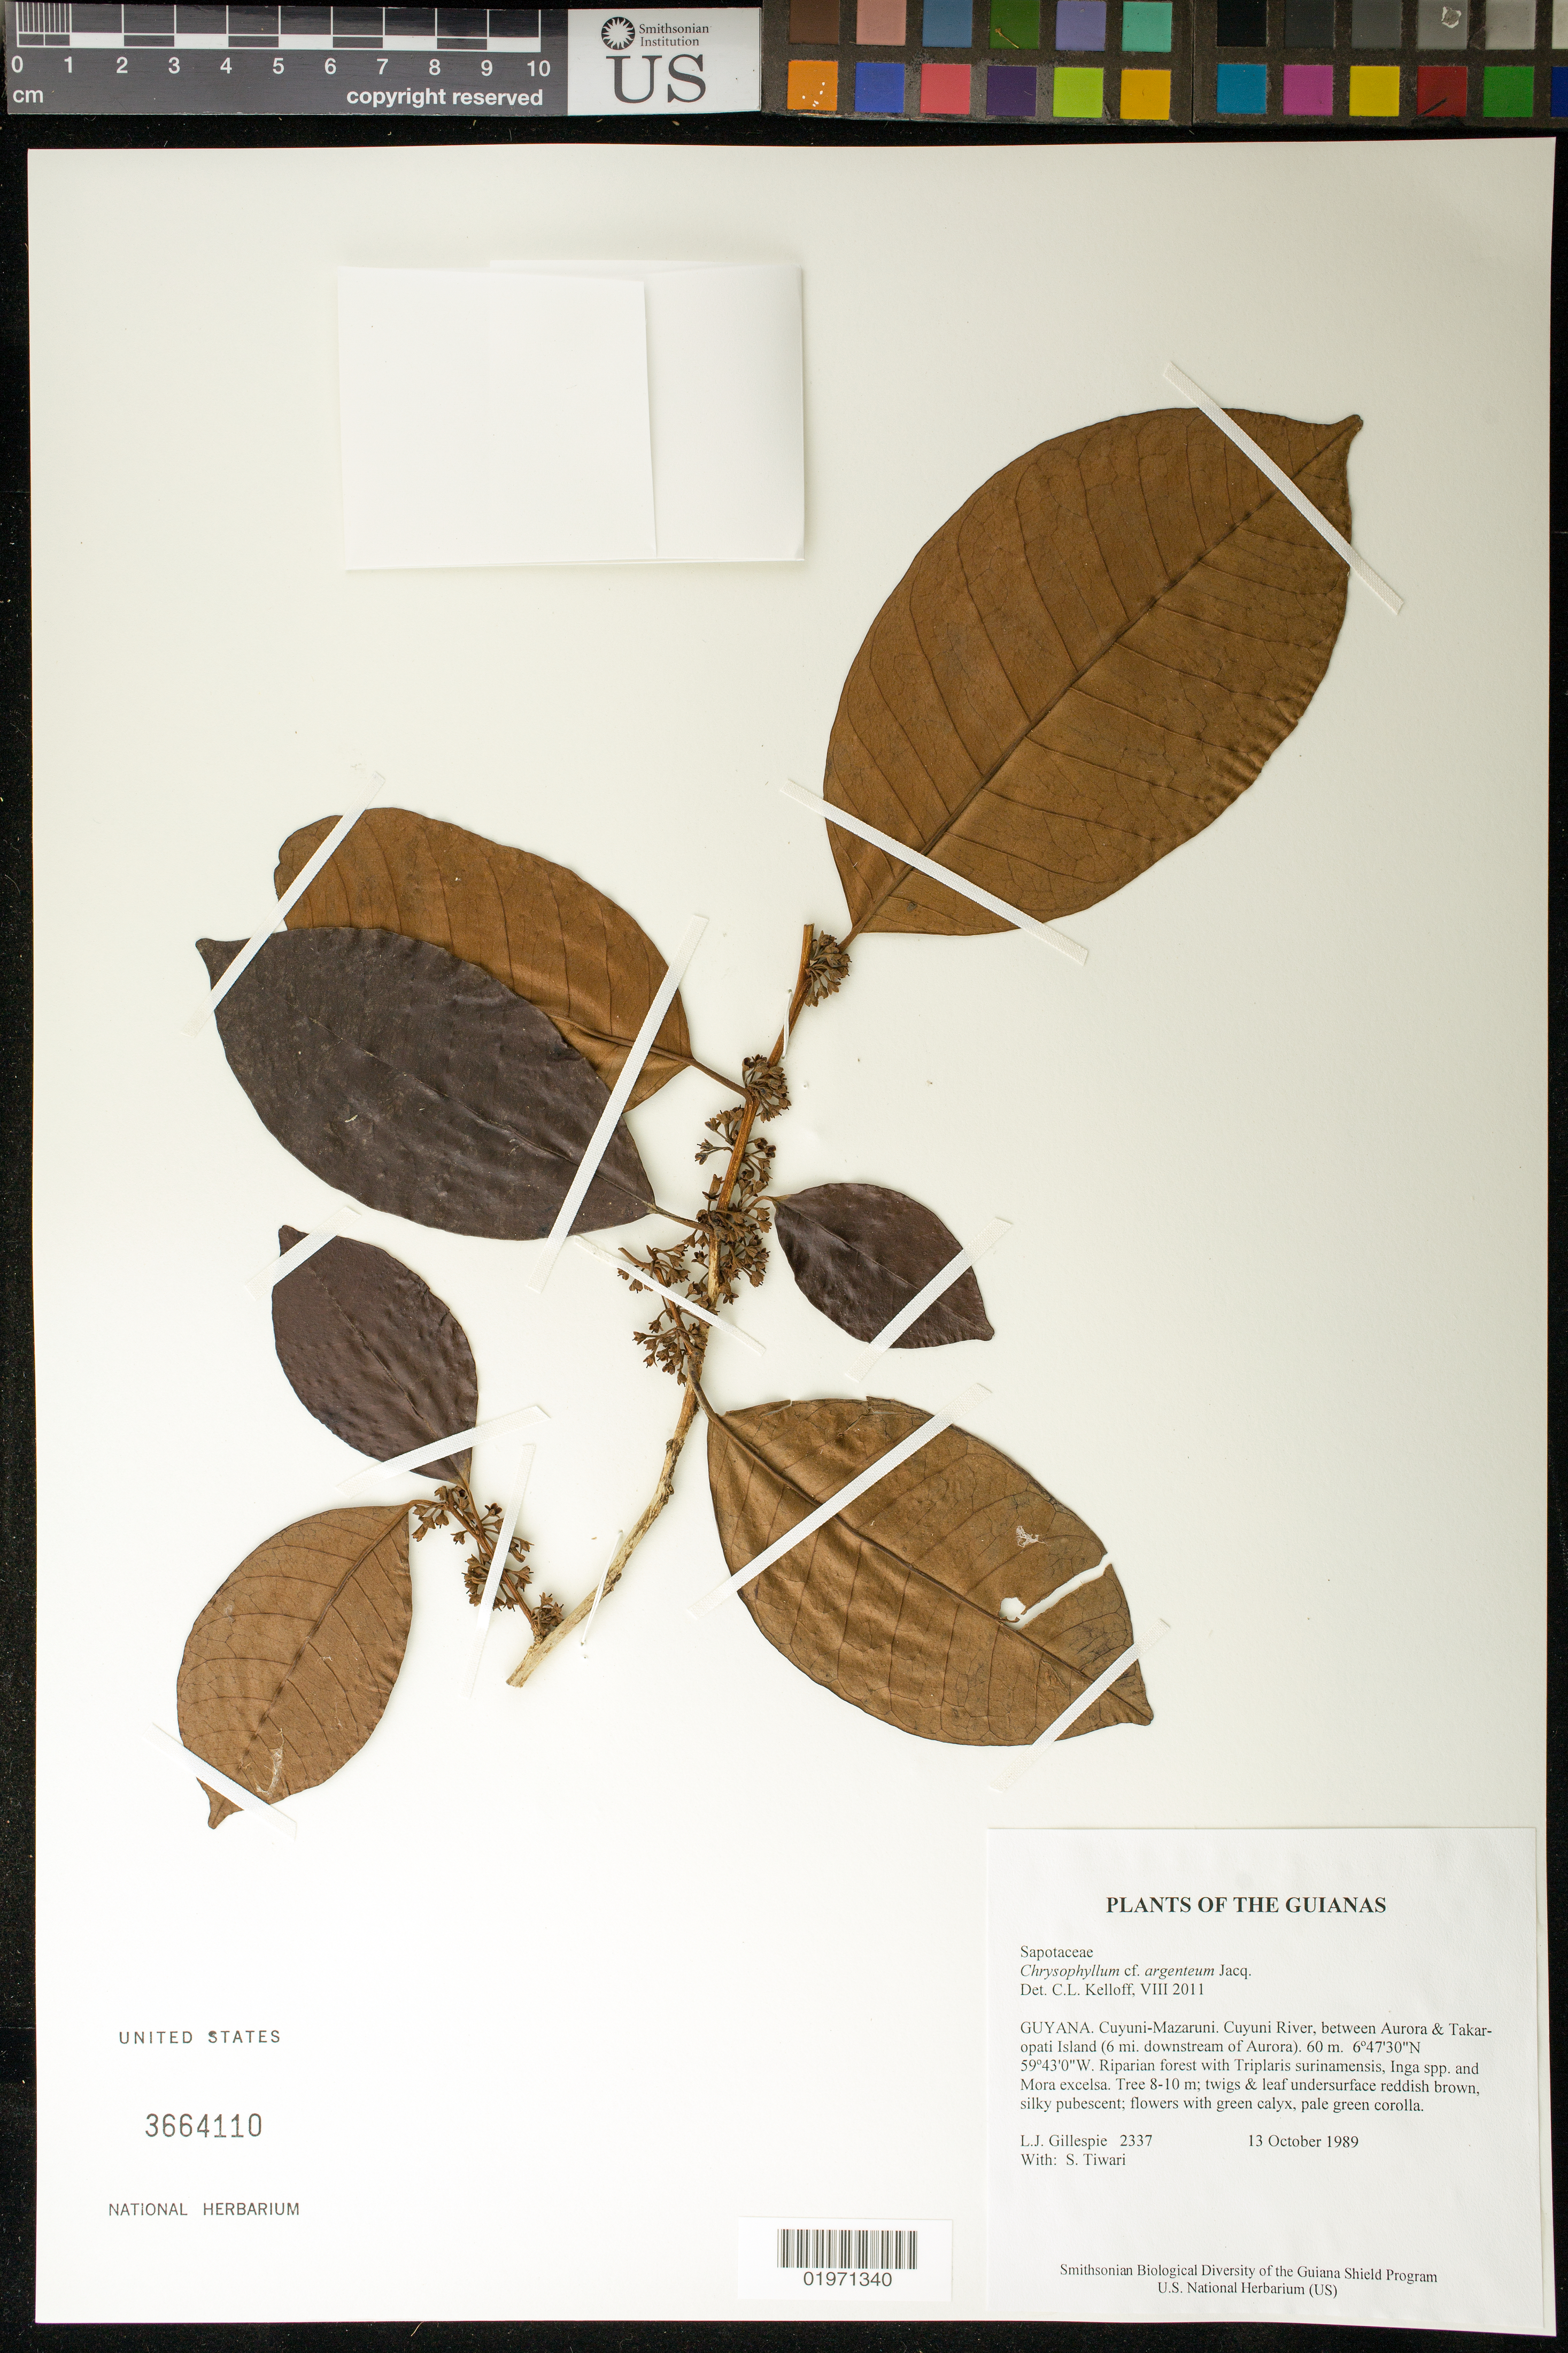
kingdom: Plantae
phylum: Tracheophyta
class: Magnoliopsida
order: Ericales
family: Sapotaceae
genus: Chrysophyllum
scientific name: Chrysophyllum argenteum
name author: Jacq.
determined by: Kelloff, Carol L., (US), Smithsonian Institution - National Museum of Natural History (UNITED STATES)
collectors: L. J. Gillespie & S. Tiwari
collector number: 2337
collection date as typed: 13 October 1989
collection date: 1989-10-13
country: Guyana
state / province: Cuyuni-Mazaruni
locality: Cuyuni River, between Aurora & Takar-opati Island (6 mi. downstream of Aurora)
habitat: Riparian forest with Triplaris surinamensis, Inga spp. and Mora excelsa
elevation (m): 60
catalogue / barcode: US 3664110